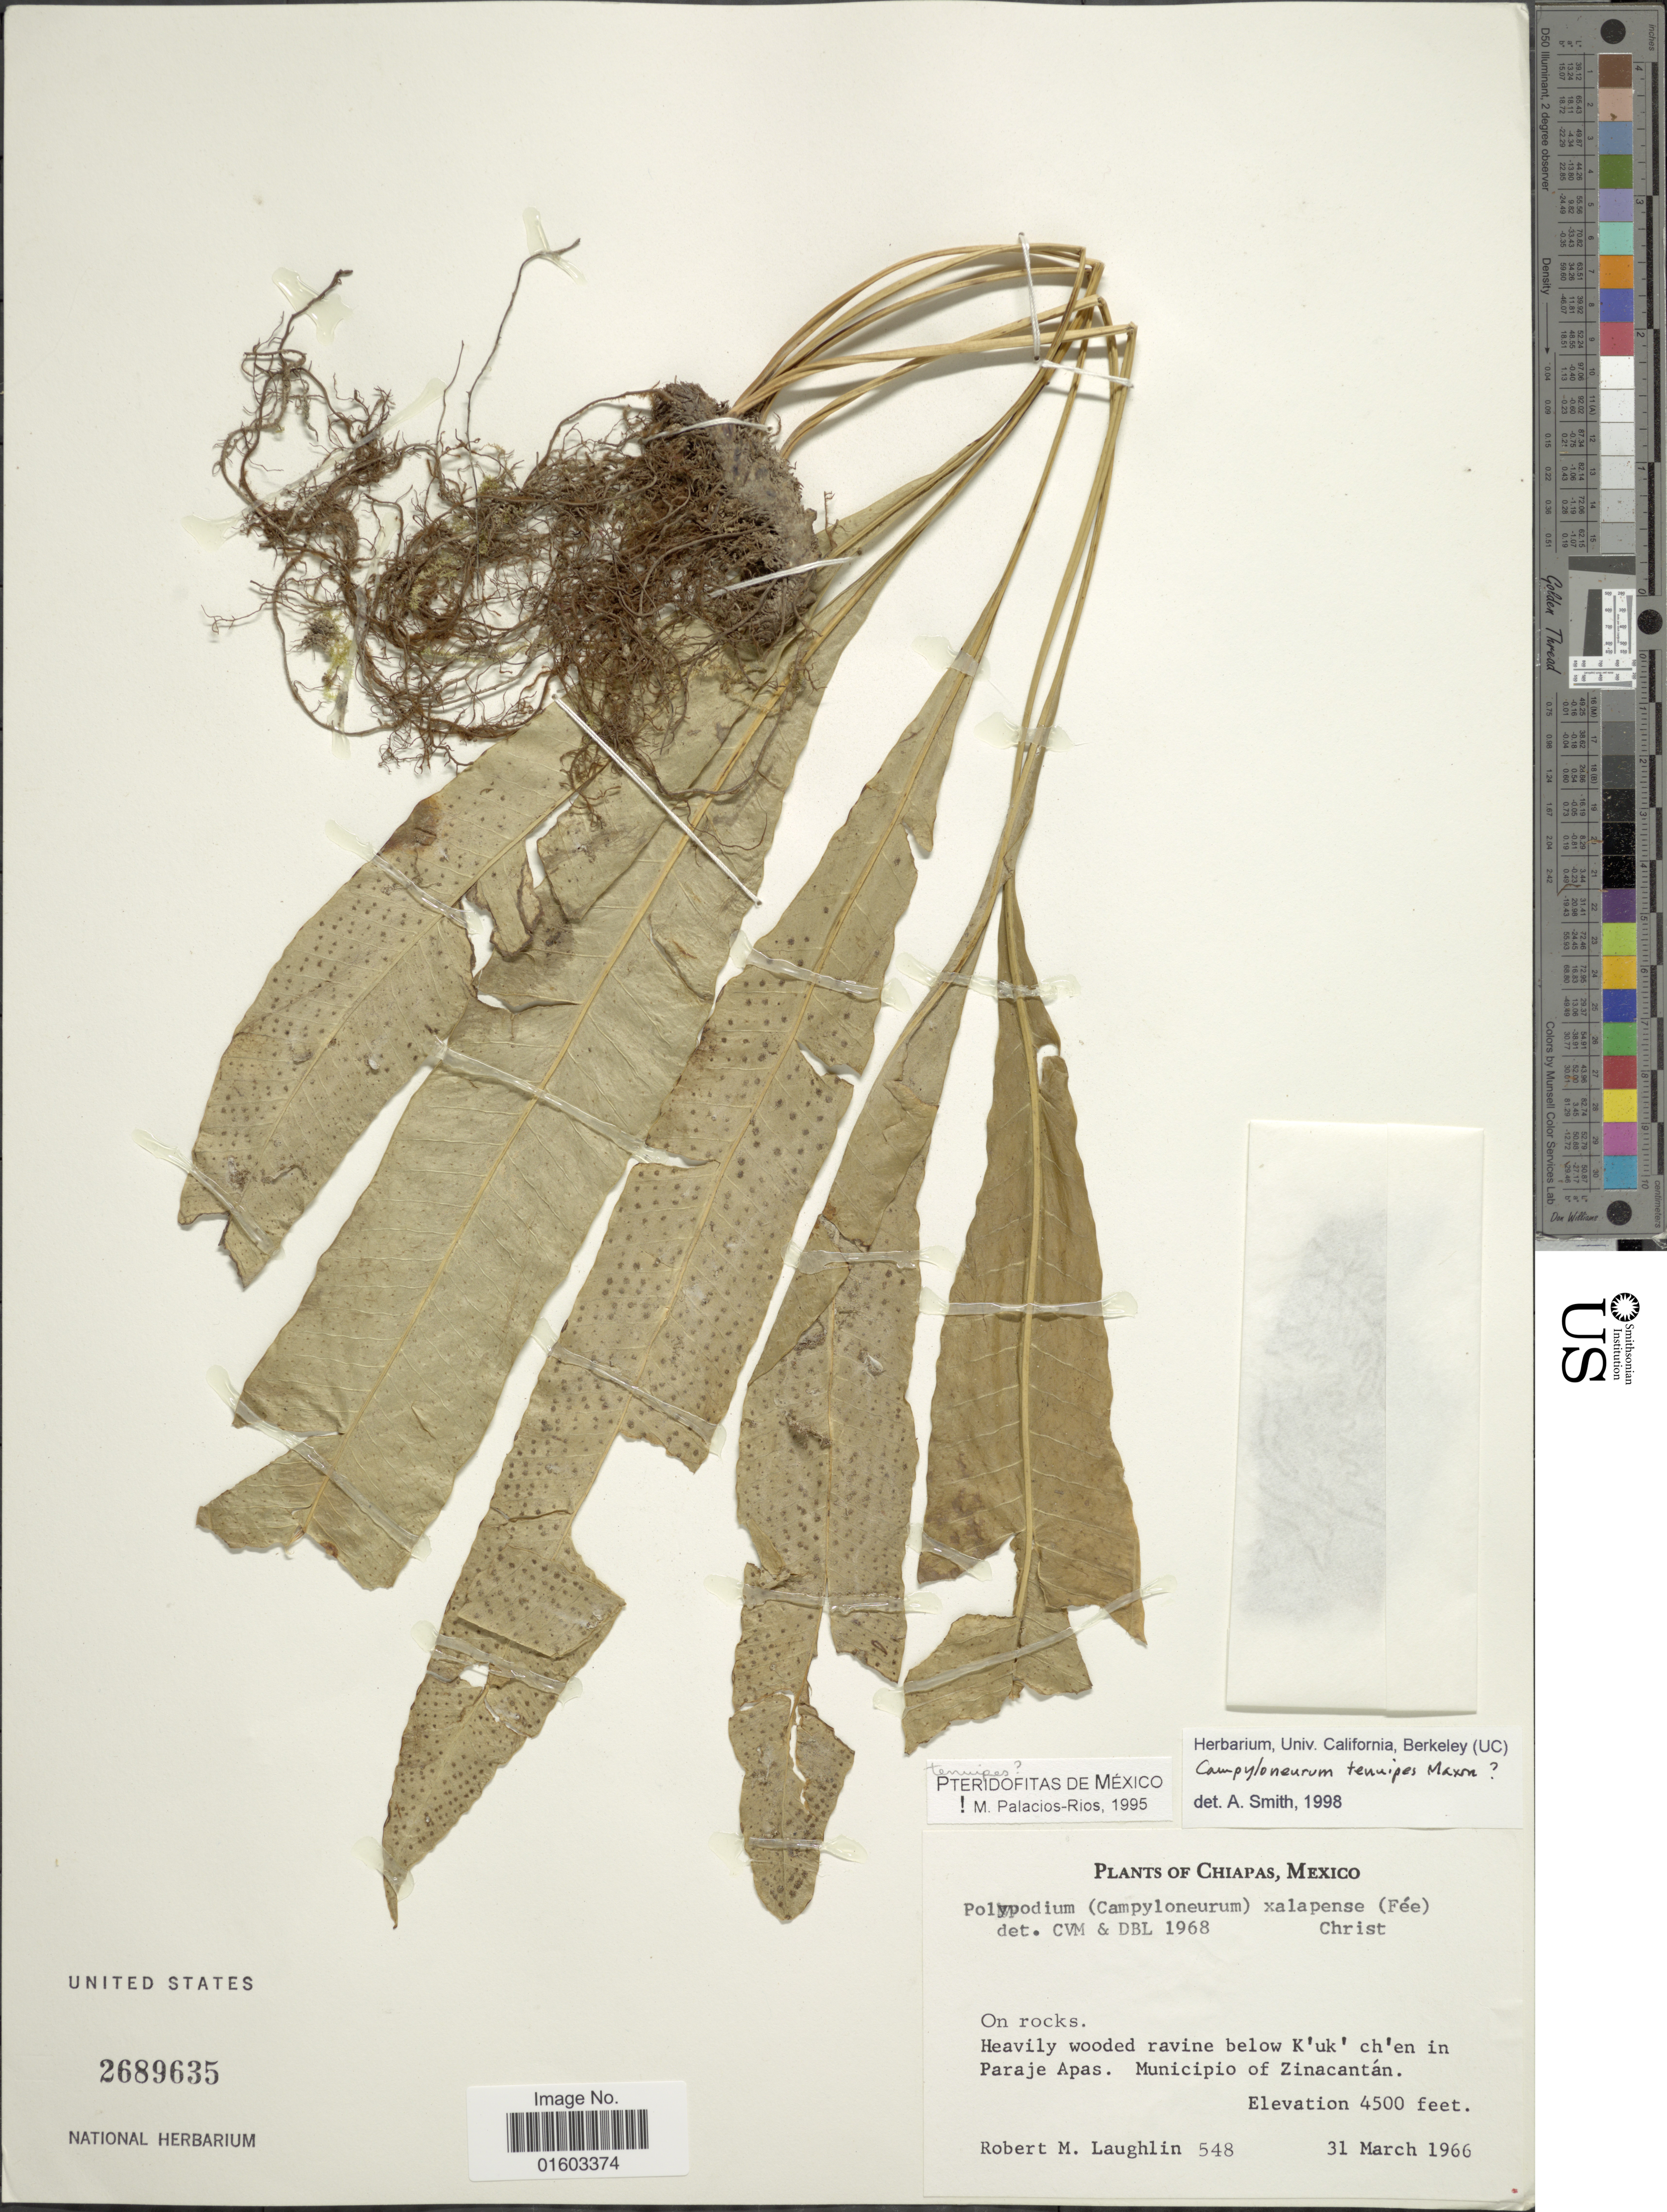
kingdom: Plantae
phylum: Tracheophyta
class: Polypodiopsida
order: Polypodiales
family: Polypodiaceae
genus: Campyloneurum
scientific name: Campyloneurum tenuipes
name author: Maxon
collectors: R. M. Laughlin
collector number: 548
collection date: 1966-03-31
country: Mexico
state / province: Chiapas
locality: Heavily wooded ravine below K'uk'ch'en in Paraje Spas. Municipio de Zinacantan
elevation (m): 1372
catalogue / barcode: US 2689635